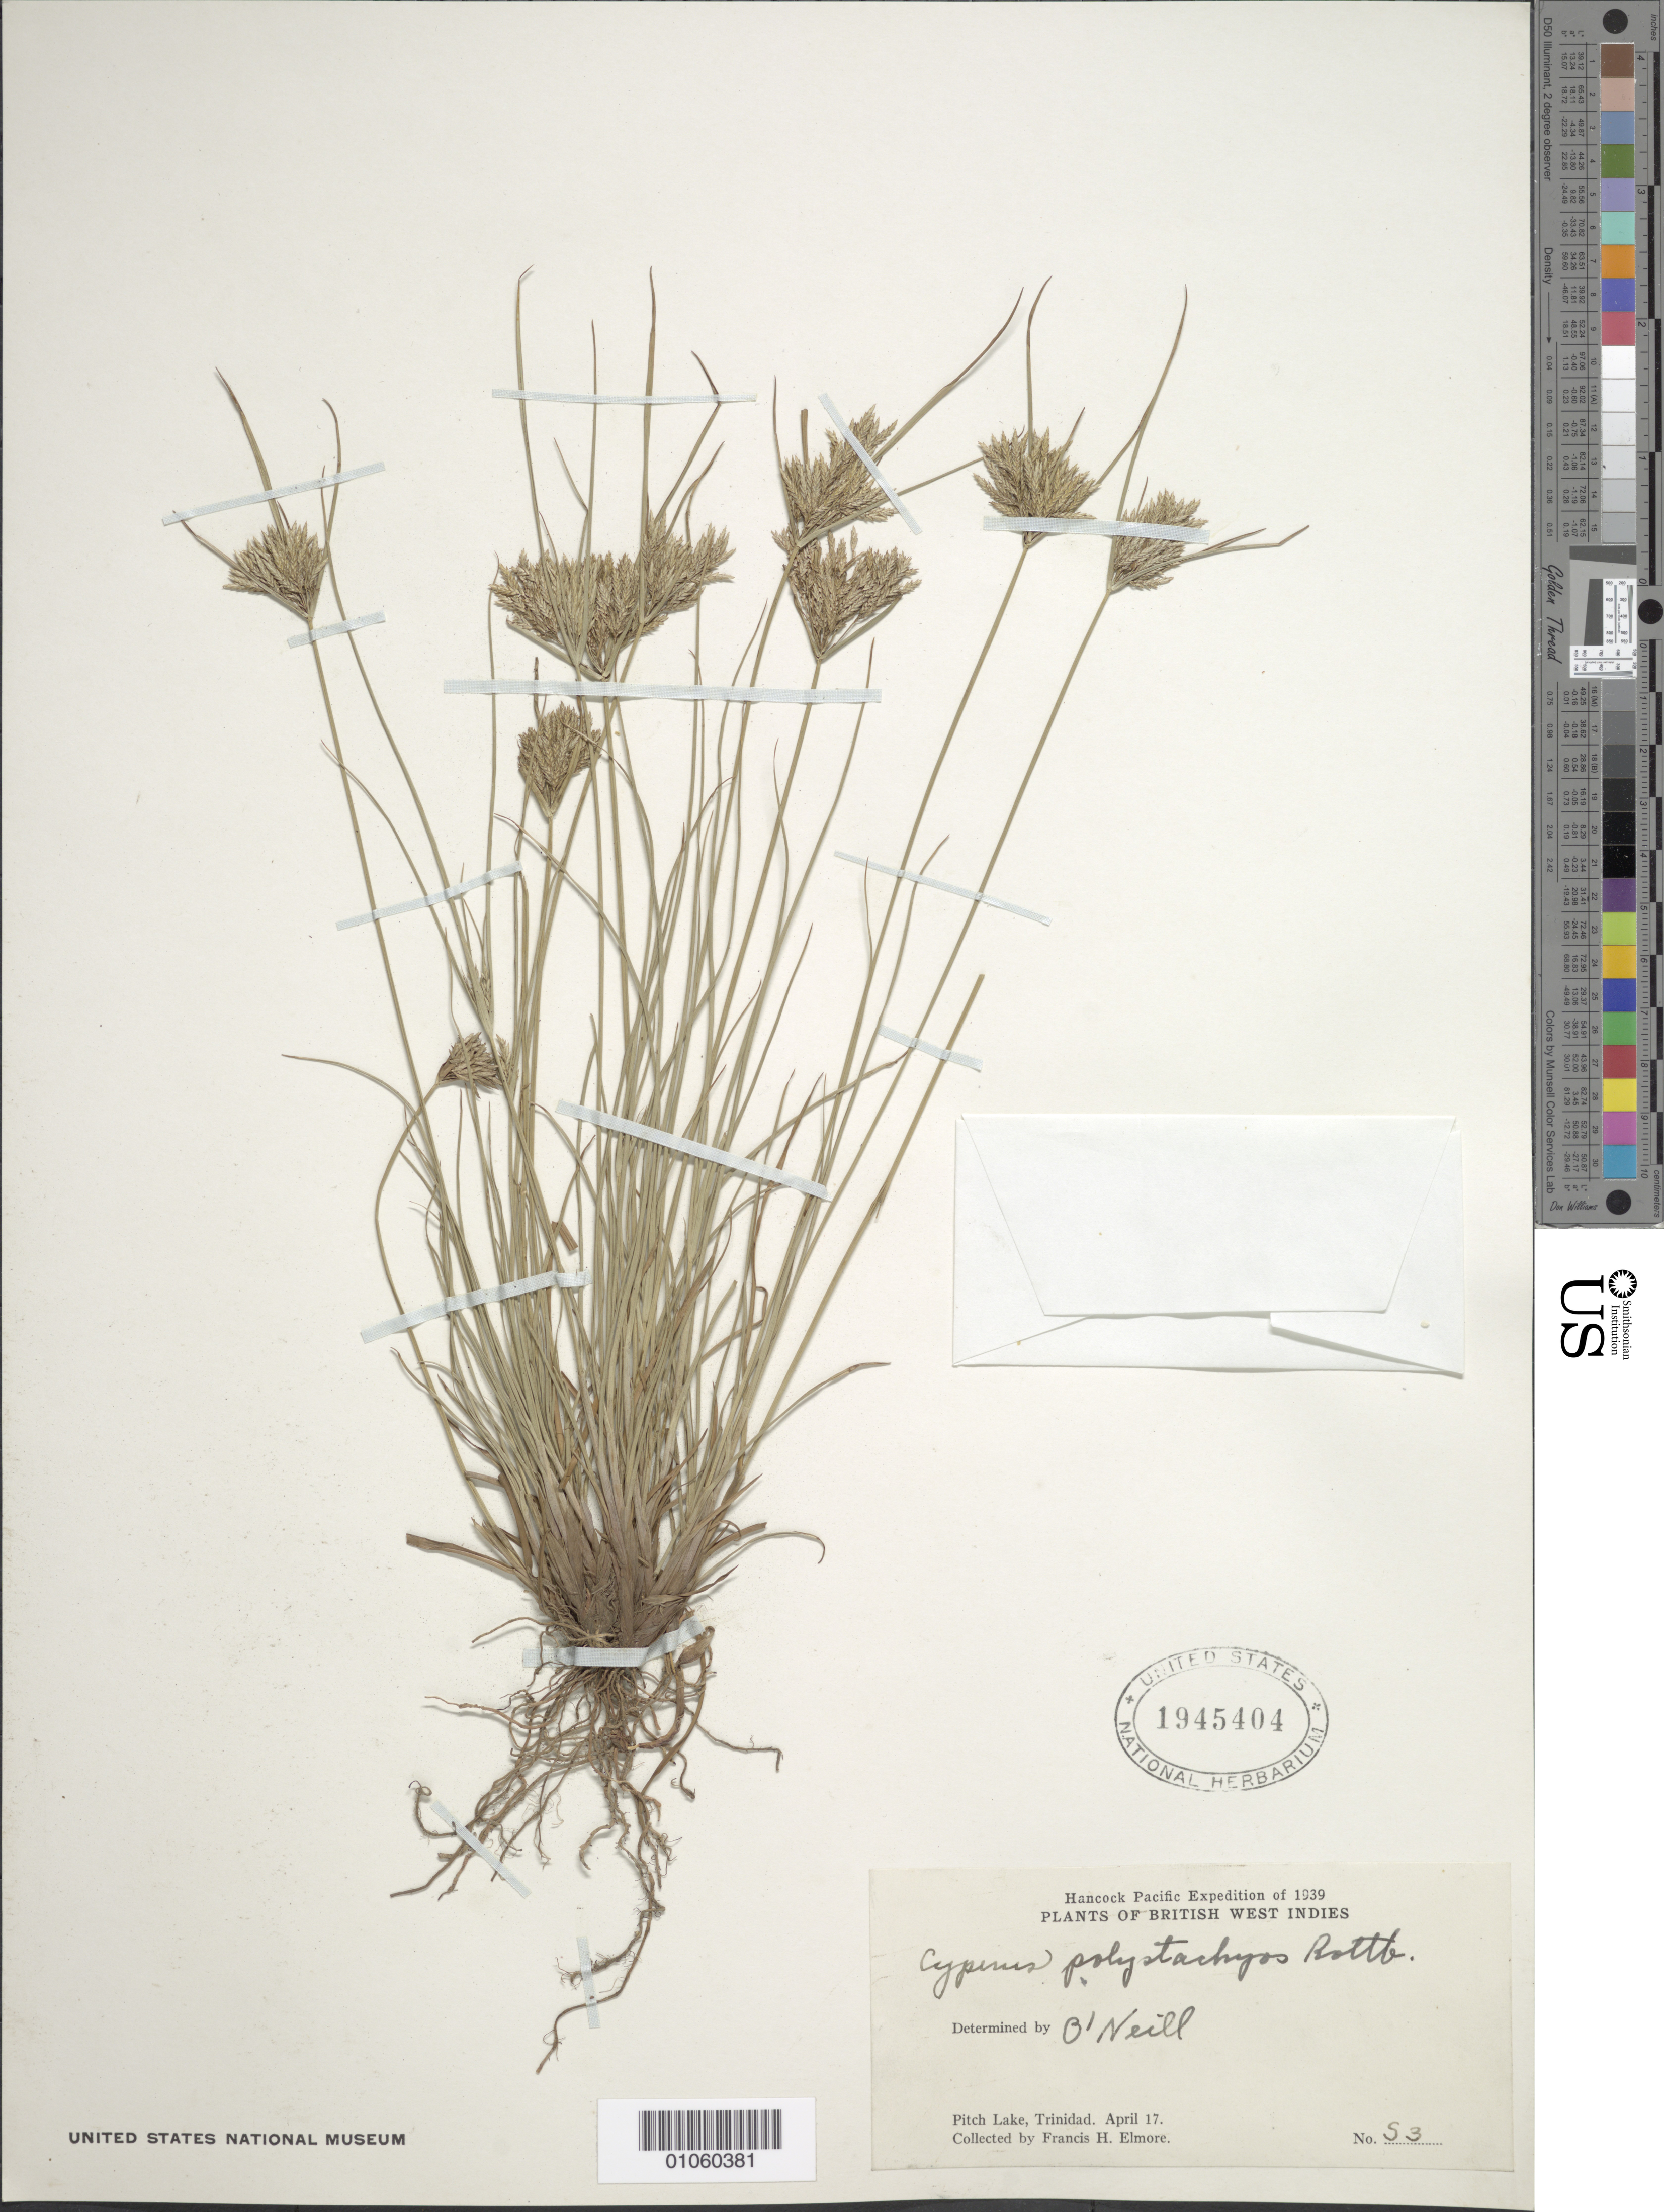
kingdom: Plantae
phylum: Tracheophyta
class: Liliopsida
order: Poales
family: Cyperaceae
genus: Cyperus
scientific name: Cyperus polystachyos var. polystachyos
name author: Rottb.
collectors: F. H. Elmore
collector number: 53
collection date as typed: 17 Apr 1939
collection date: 1939-04-17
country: Trinidad and Tobago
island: Trinidad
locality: Pitch Lake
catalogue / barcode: US 1945404